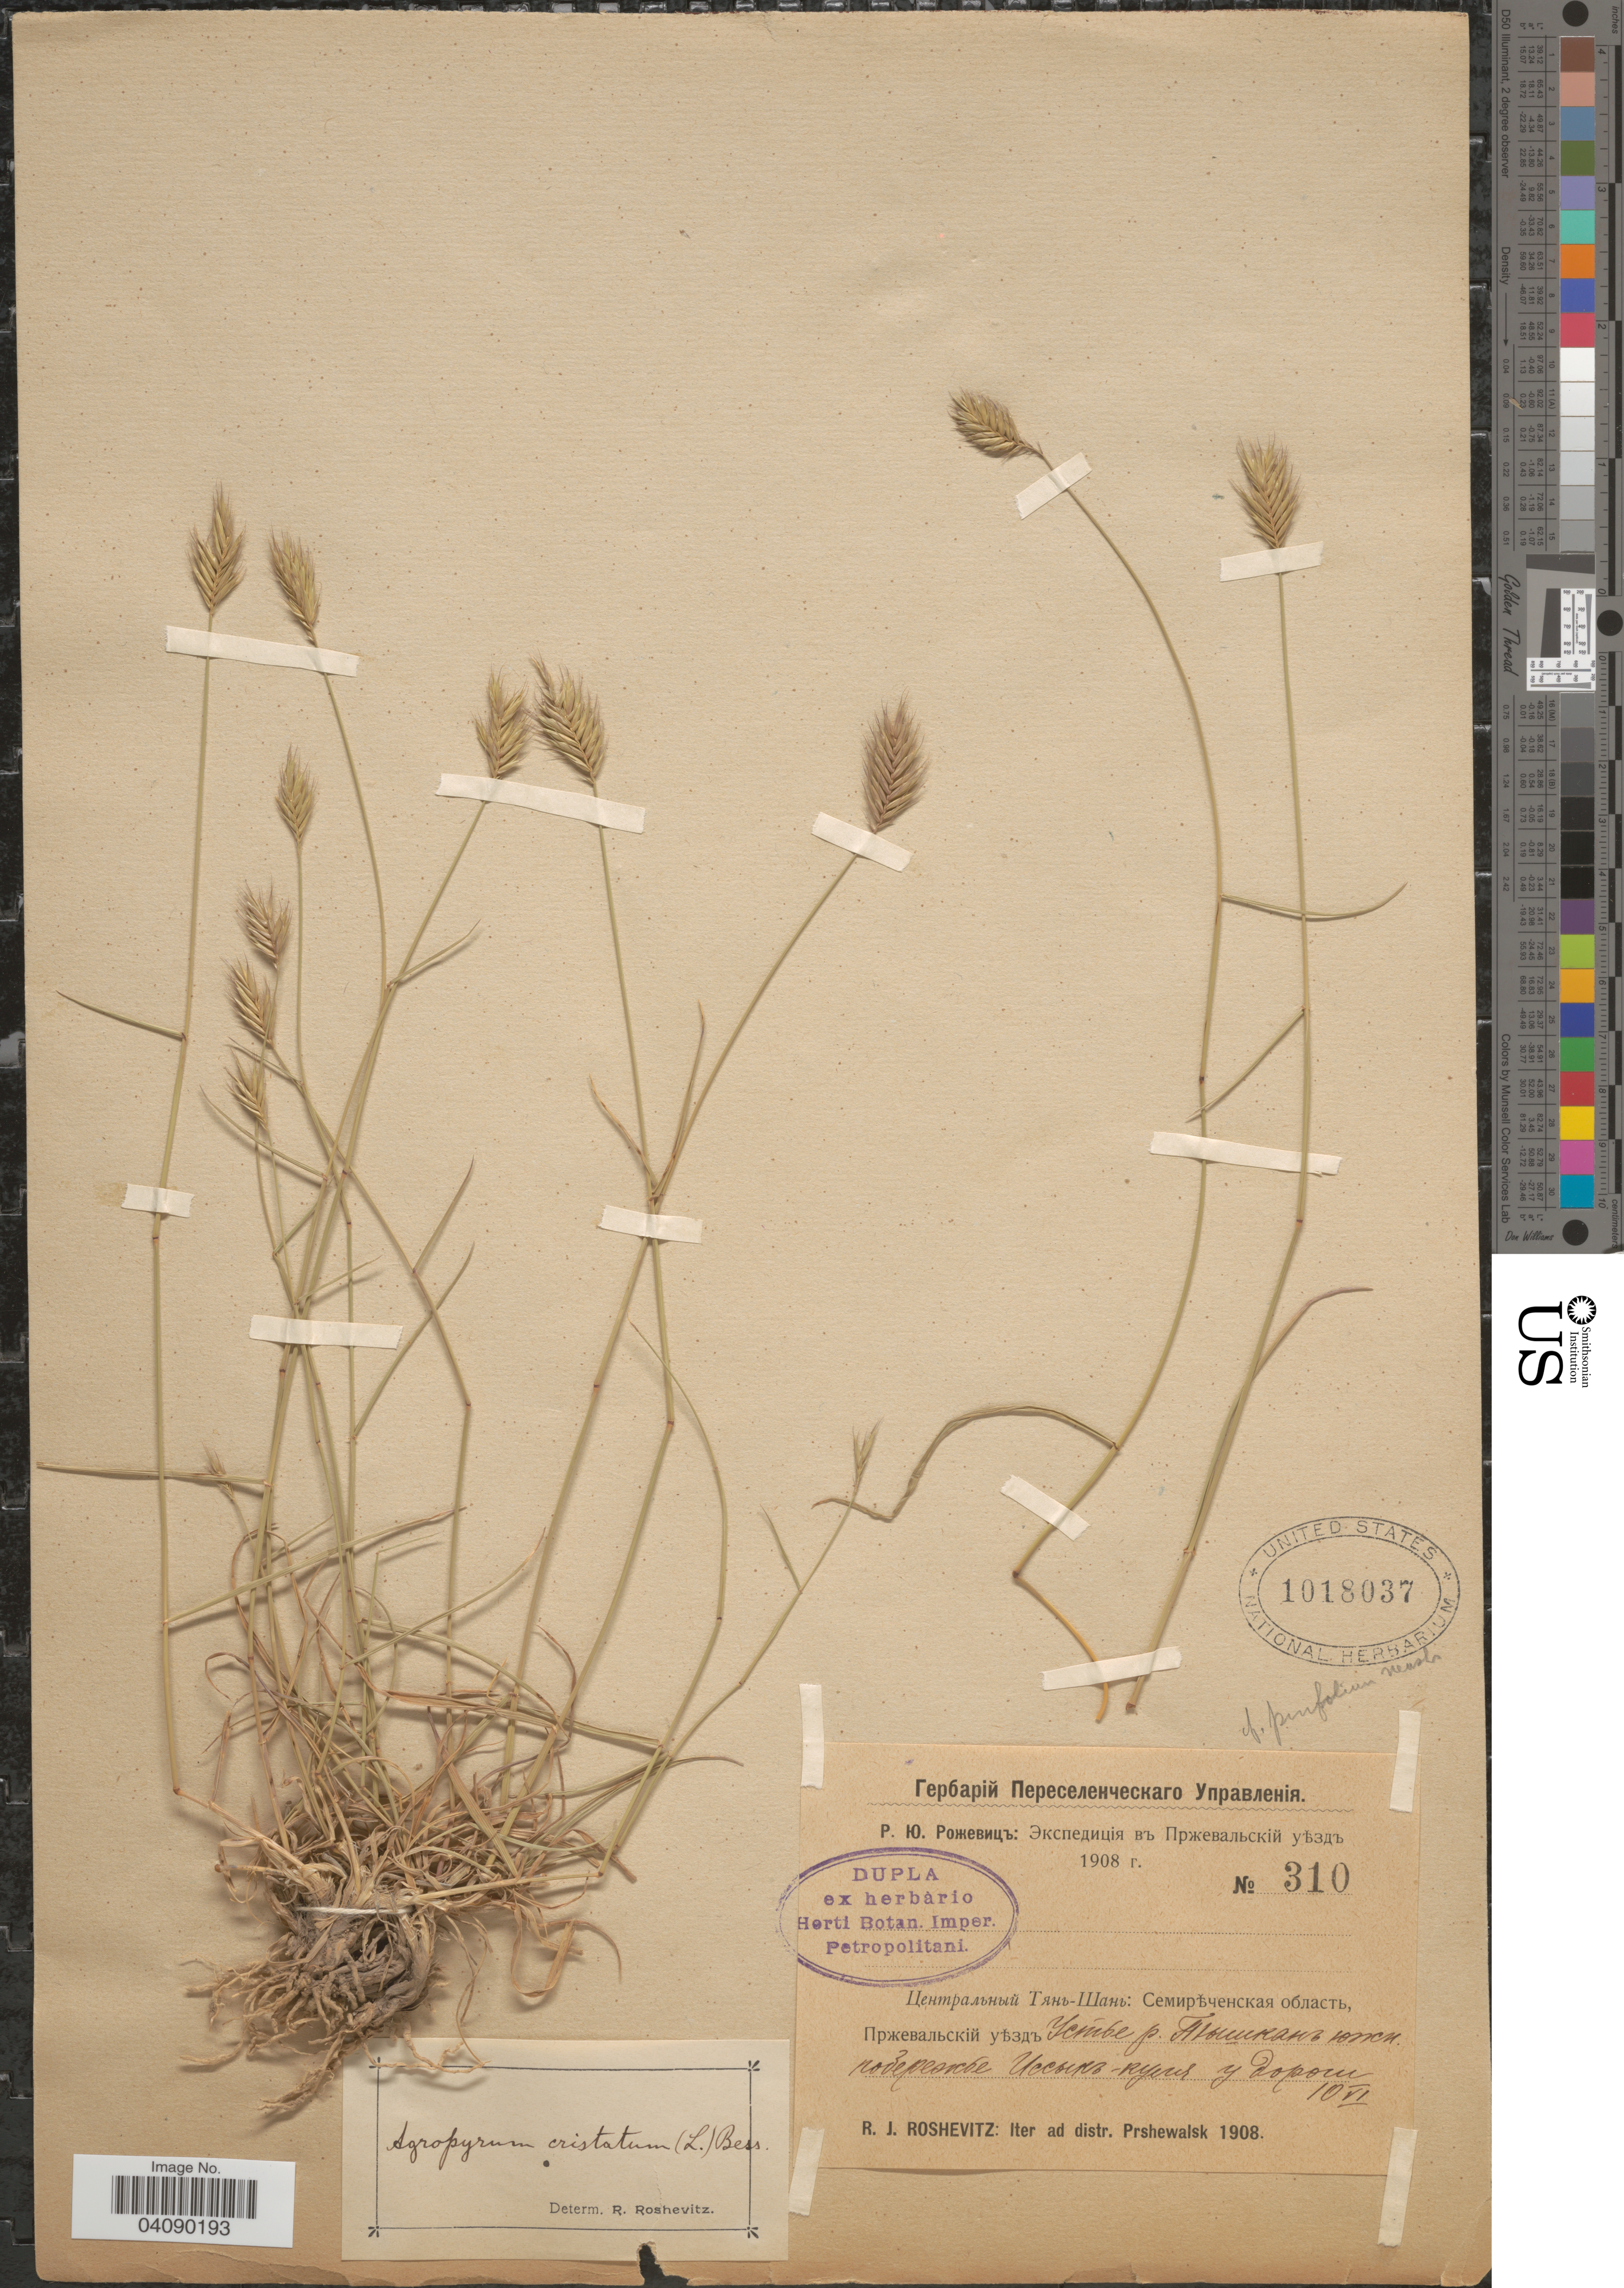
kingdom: Plantae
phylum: Tracheophyta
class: Liliopsida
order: Poales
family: Poaceae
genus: Agropyron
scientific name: Agropyron cristatum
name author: (L.) Gaertn.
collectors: R. J. Roshevitz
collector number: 310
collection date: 1908-06-10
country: Kyrgyzstan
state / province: Ysyk-Kol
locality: Mouth of river Tyshkan, south shore of lake Issyk-Kul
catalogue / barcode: US 1018037